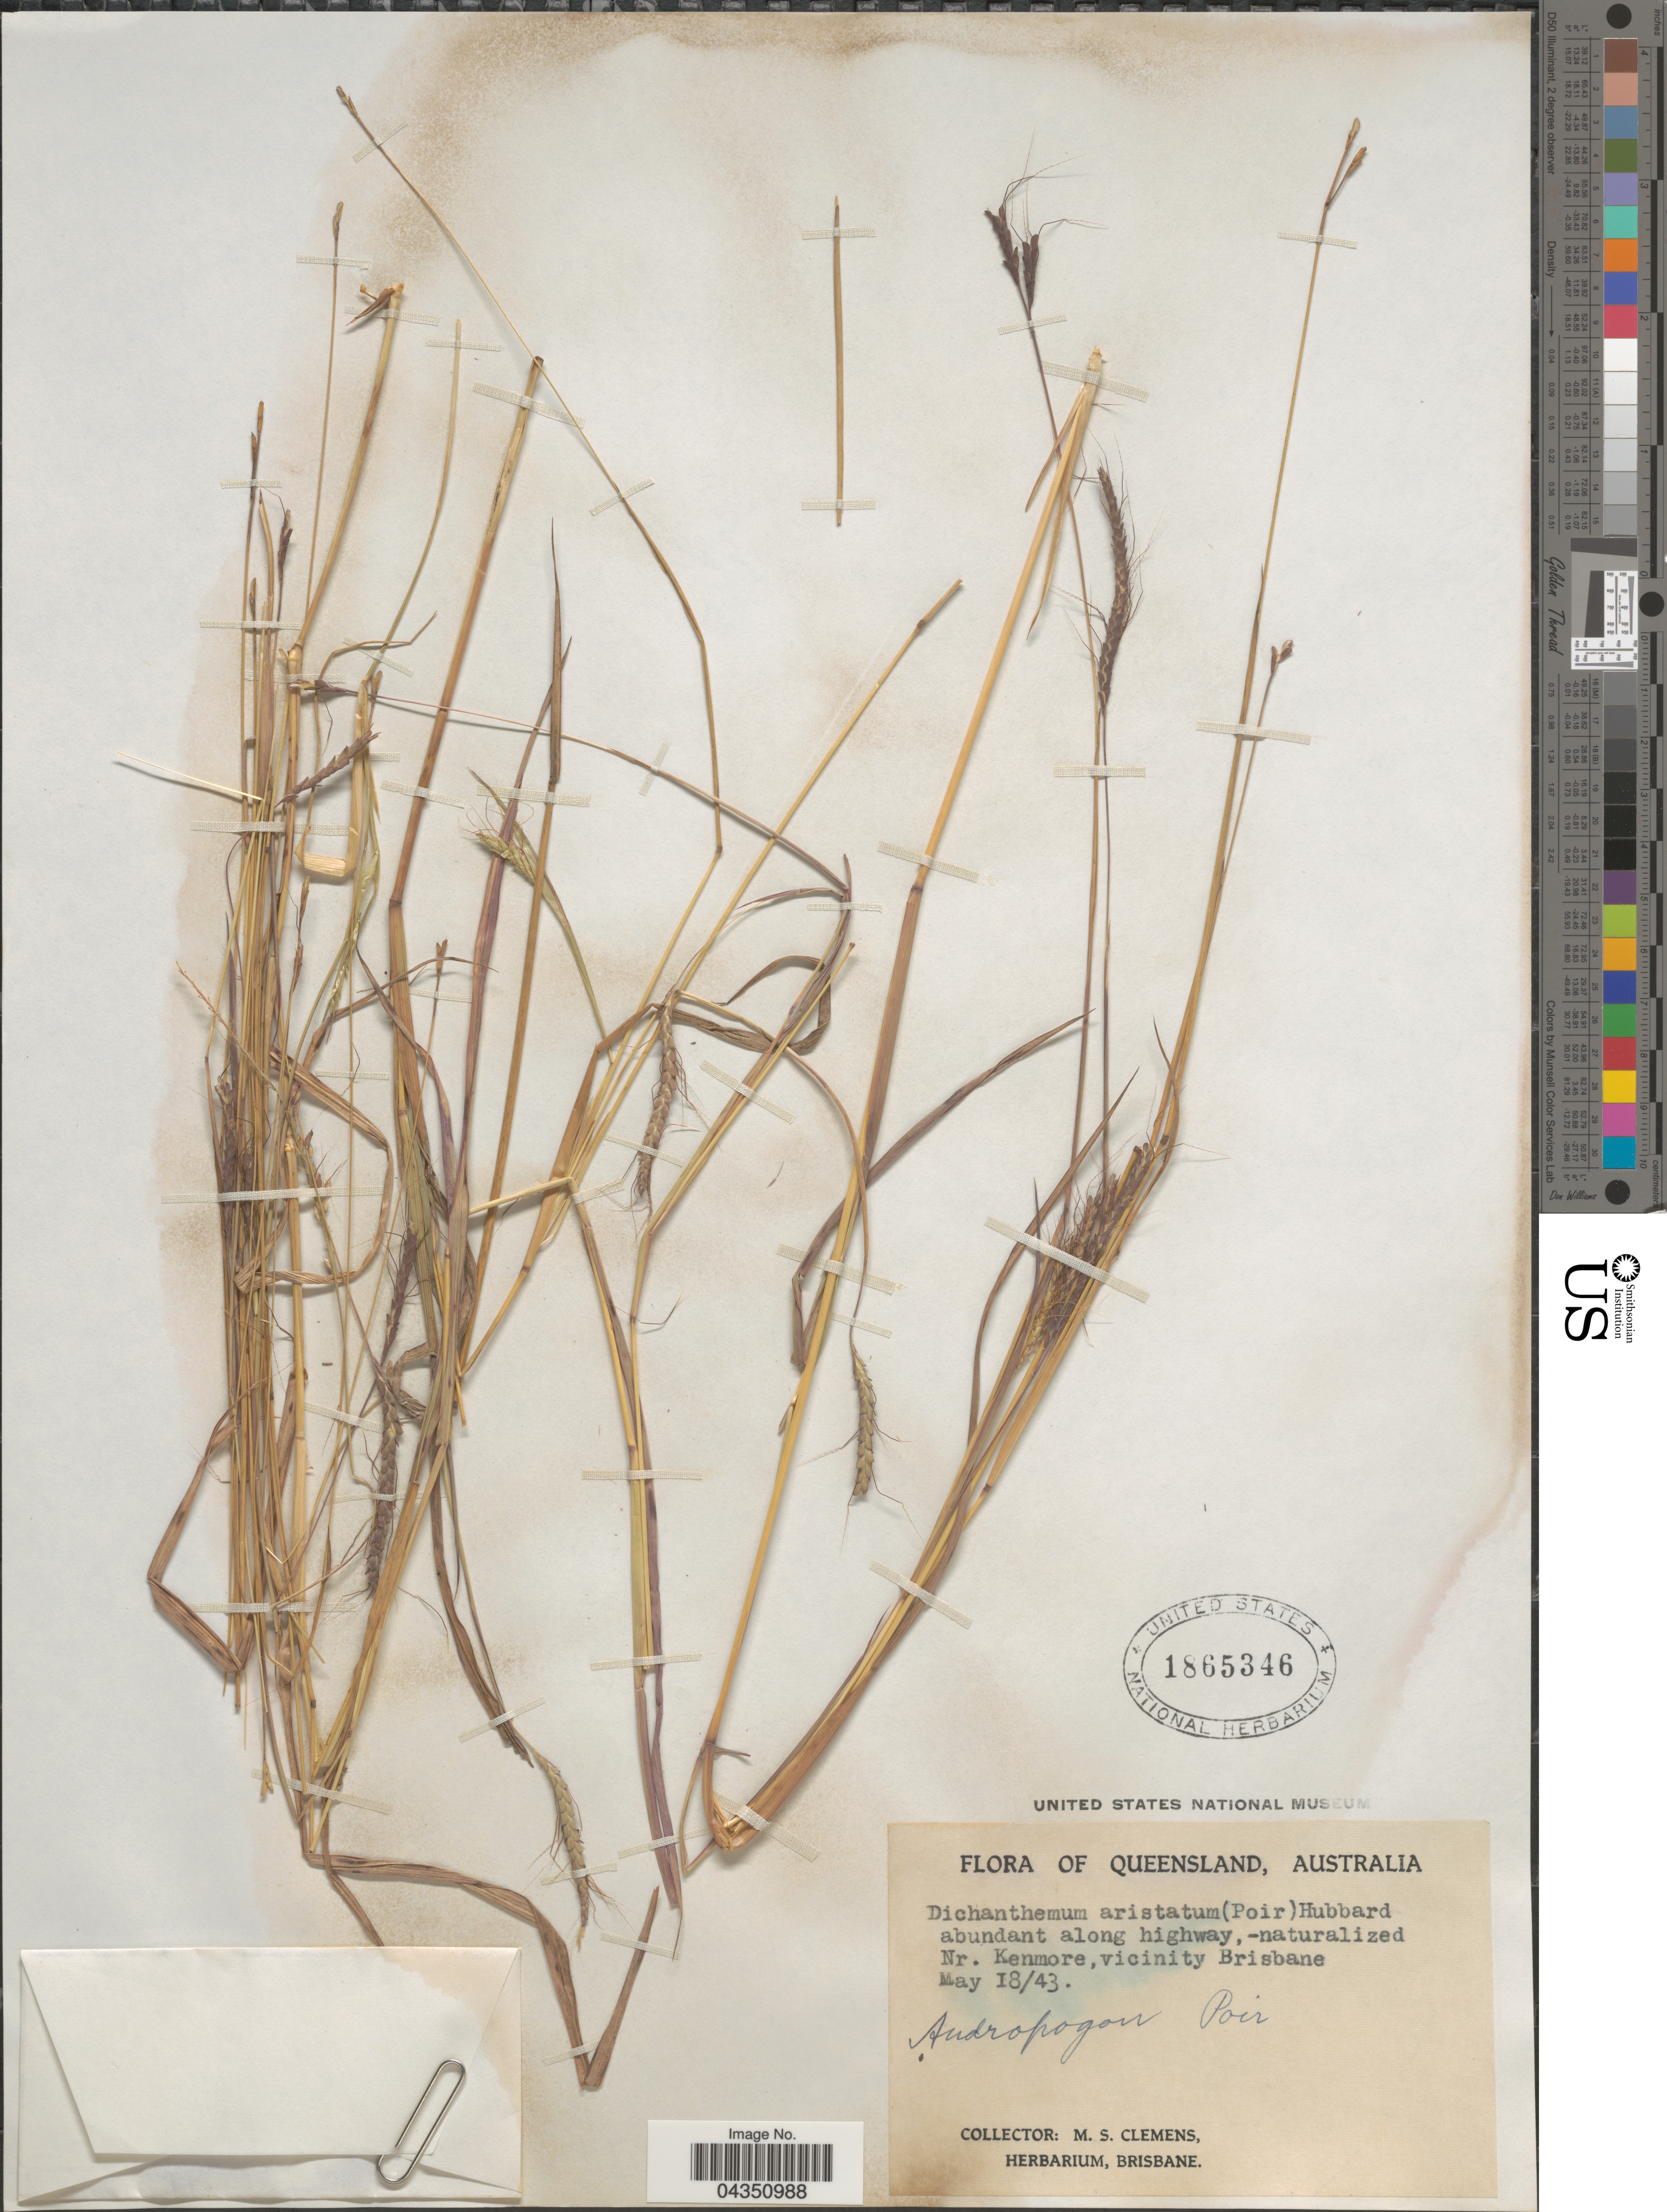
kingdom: Plantae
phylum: Tracheophyta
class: Liliopsida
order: Poales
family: Poaceae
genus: Dichanthium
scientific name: Dichanthium aristatum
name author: (Poir.) C.E. Hubb.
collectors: M. S. Clemens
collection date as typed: Transcribed d/m/y: 18/5/43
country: Australia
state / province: Queensland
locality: Abundant long highway, - naturalized Nr. Kenmore, vicinity Brisbane.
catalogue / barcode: US 1865346